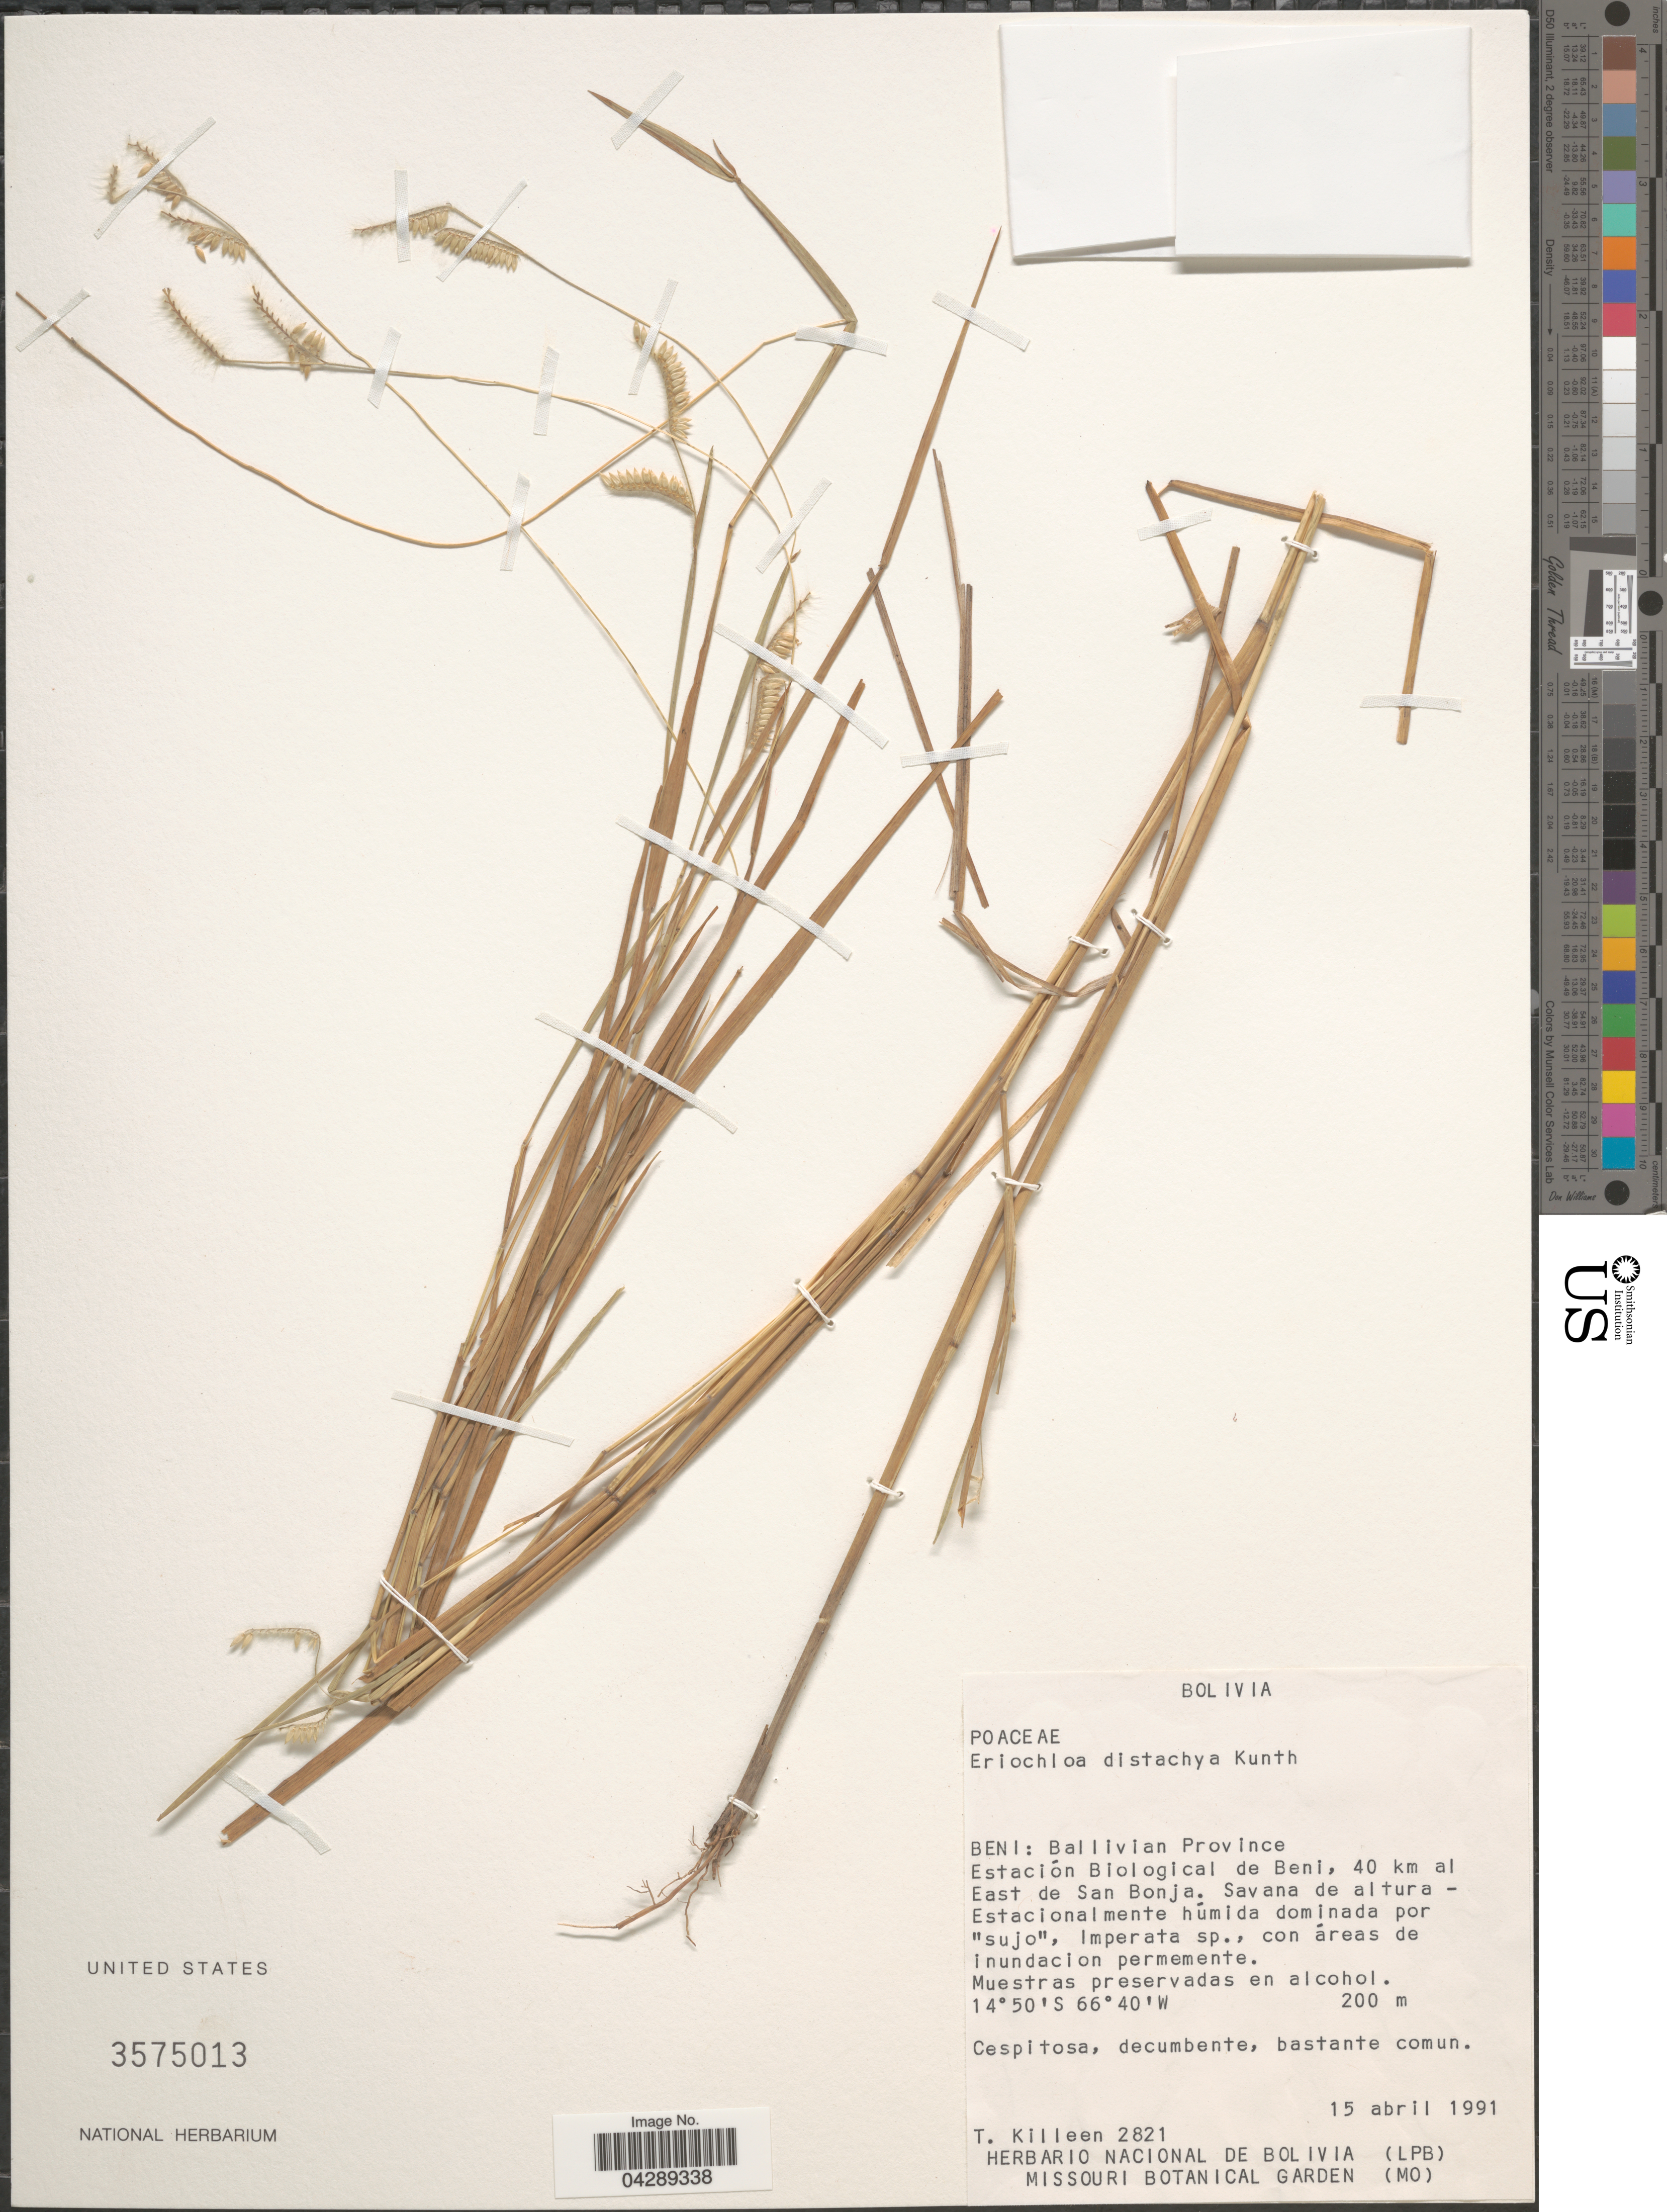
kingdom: Plantae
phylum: Tracheophyta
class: Liliopsida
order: Poales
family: Poaceae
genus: Eriochloa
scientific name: Eriochloa distachya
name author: Kunth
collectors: T. J. Killeen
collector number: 2821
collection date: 1991-04-15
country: Bolivia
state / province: Beni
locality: Ballivian Province. Estación Biological de Beni, 40 km al East de San Bonja. Savana de altura-Estacionalmente húmida dominada por "sujo", Imerata sp., con áreas de inundacion permemente.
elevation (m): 200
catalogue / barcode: US 3575013